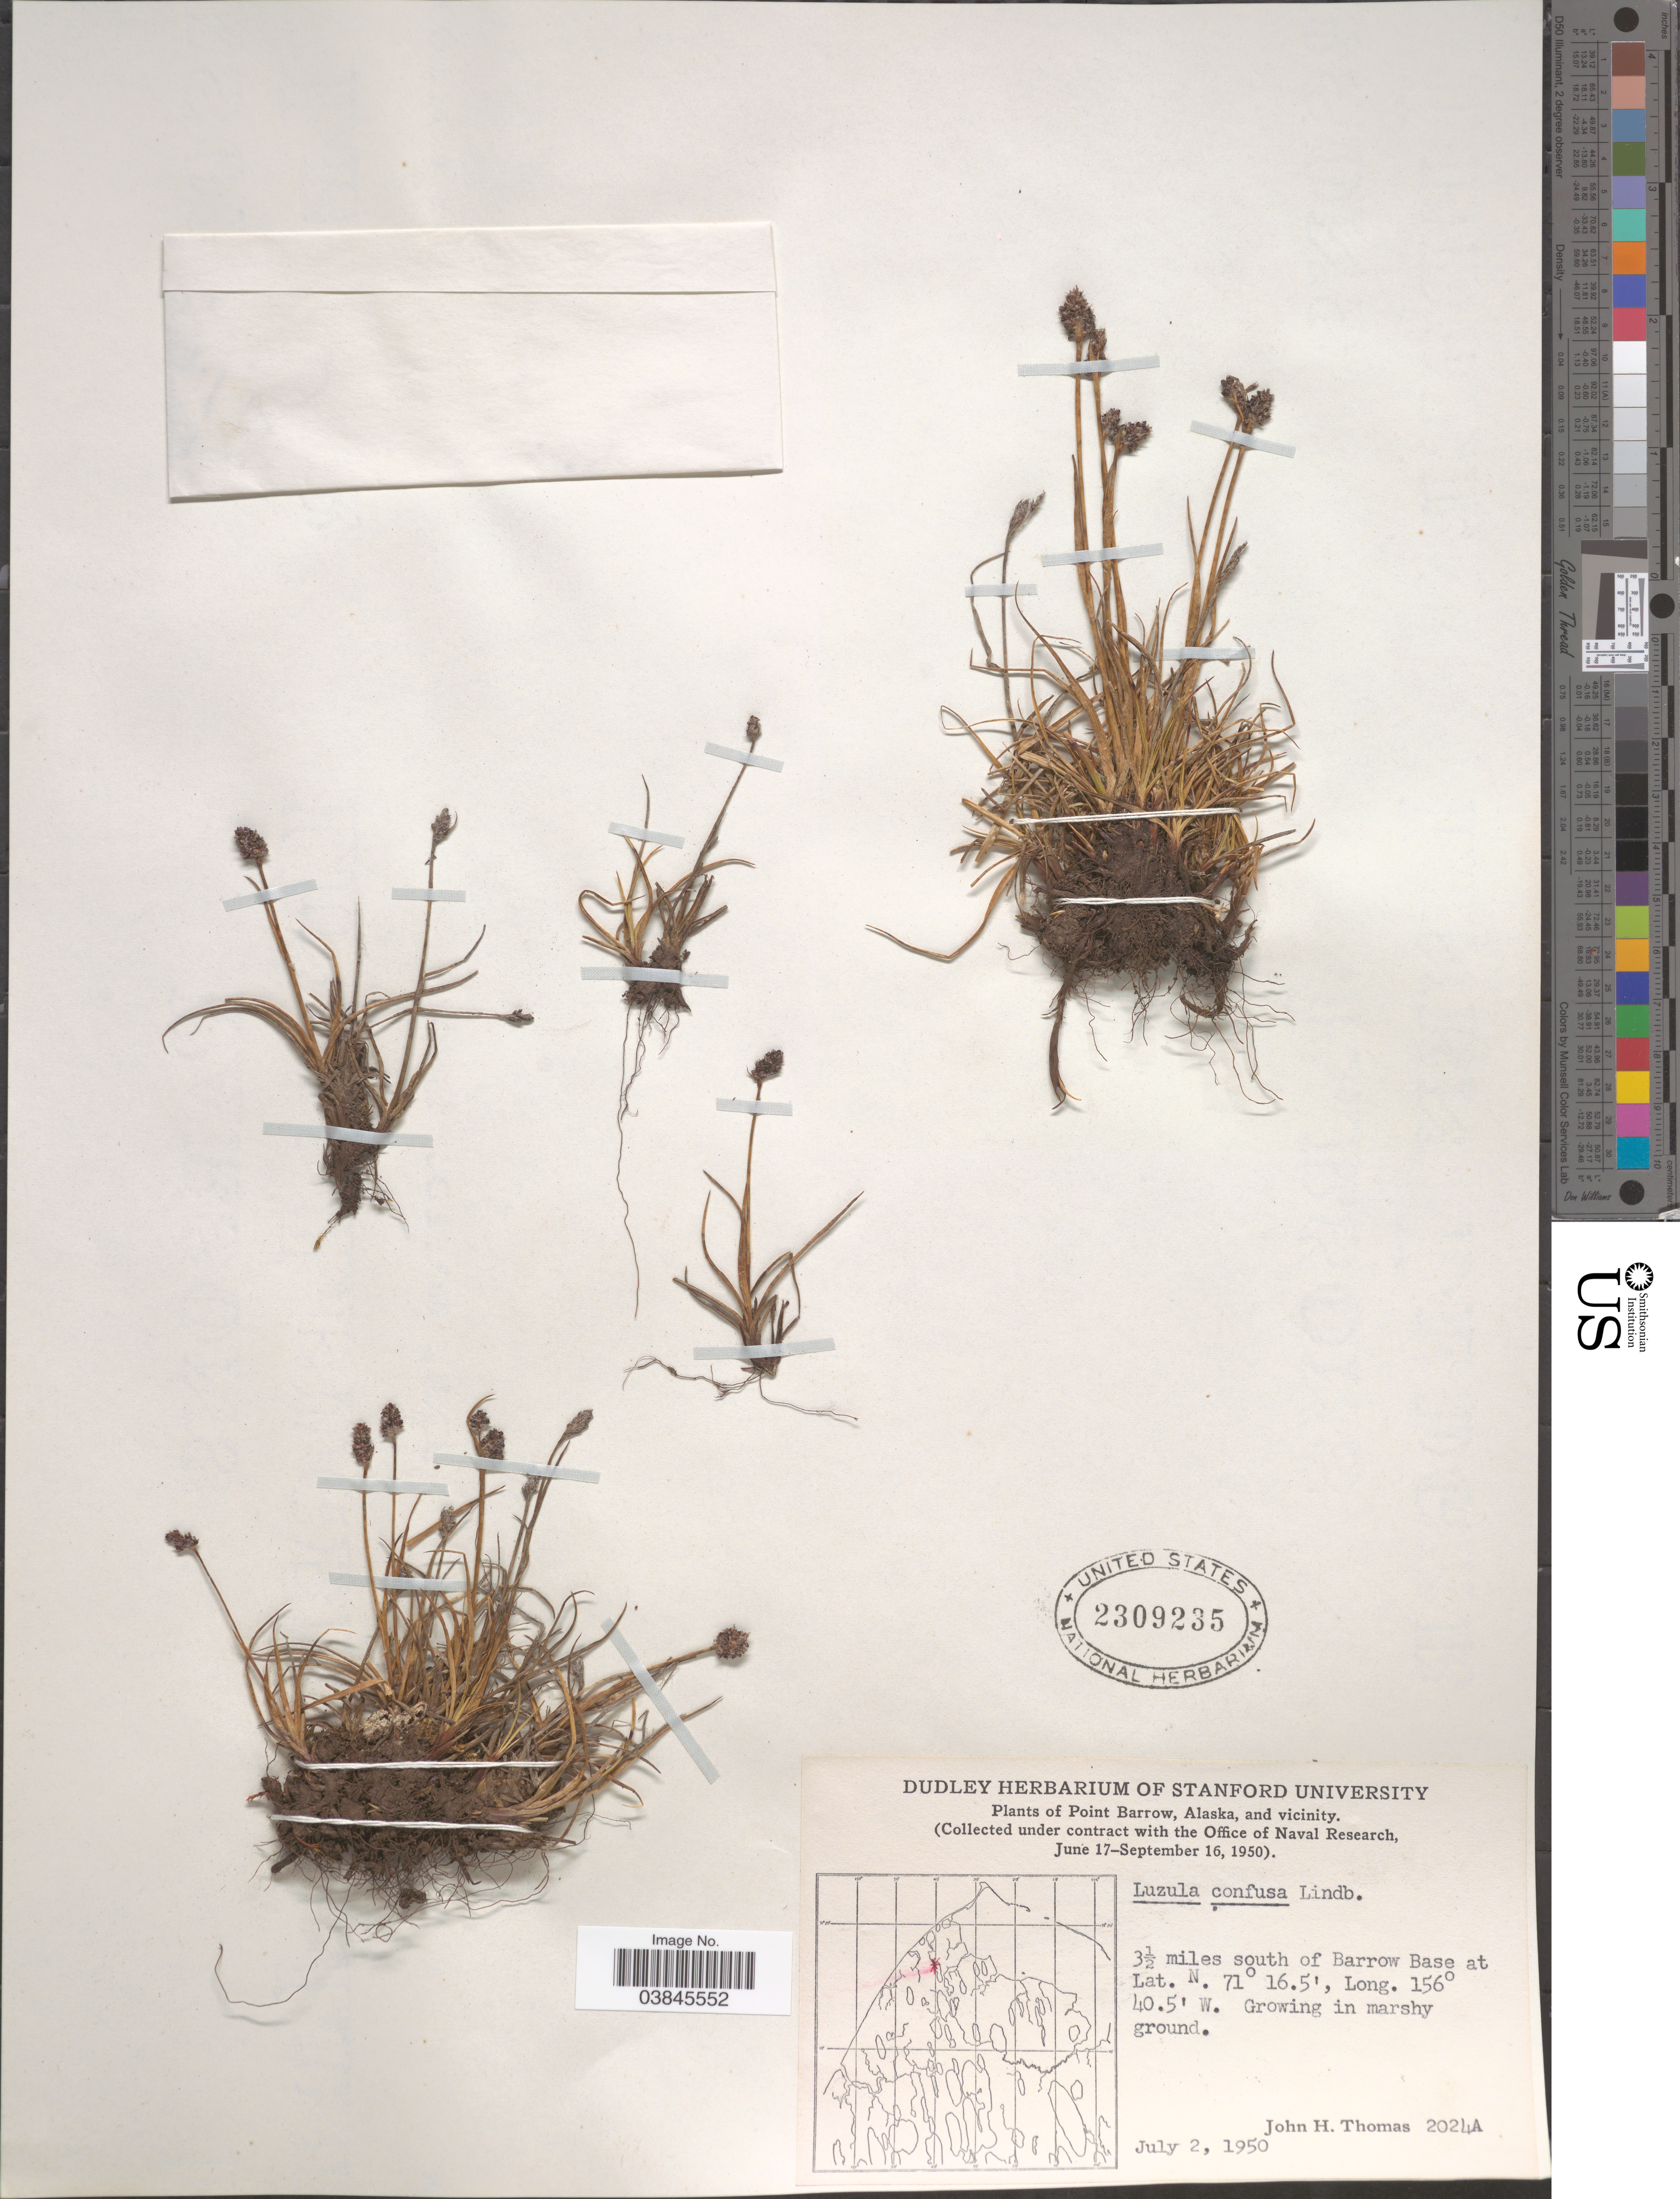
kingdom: Plantae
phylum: Tracheophyta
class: Liliopsida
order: Poales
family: Juncaceae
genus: Luzula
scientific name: Luzula confusa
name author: Lindeb.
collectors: J. H. Thomas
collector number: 2024A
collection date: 1950-07-02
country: United States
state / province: Alaska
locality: Point Barrow, and vicinity. 3½ miles south of Barrow Base.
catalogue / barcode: US 2309235